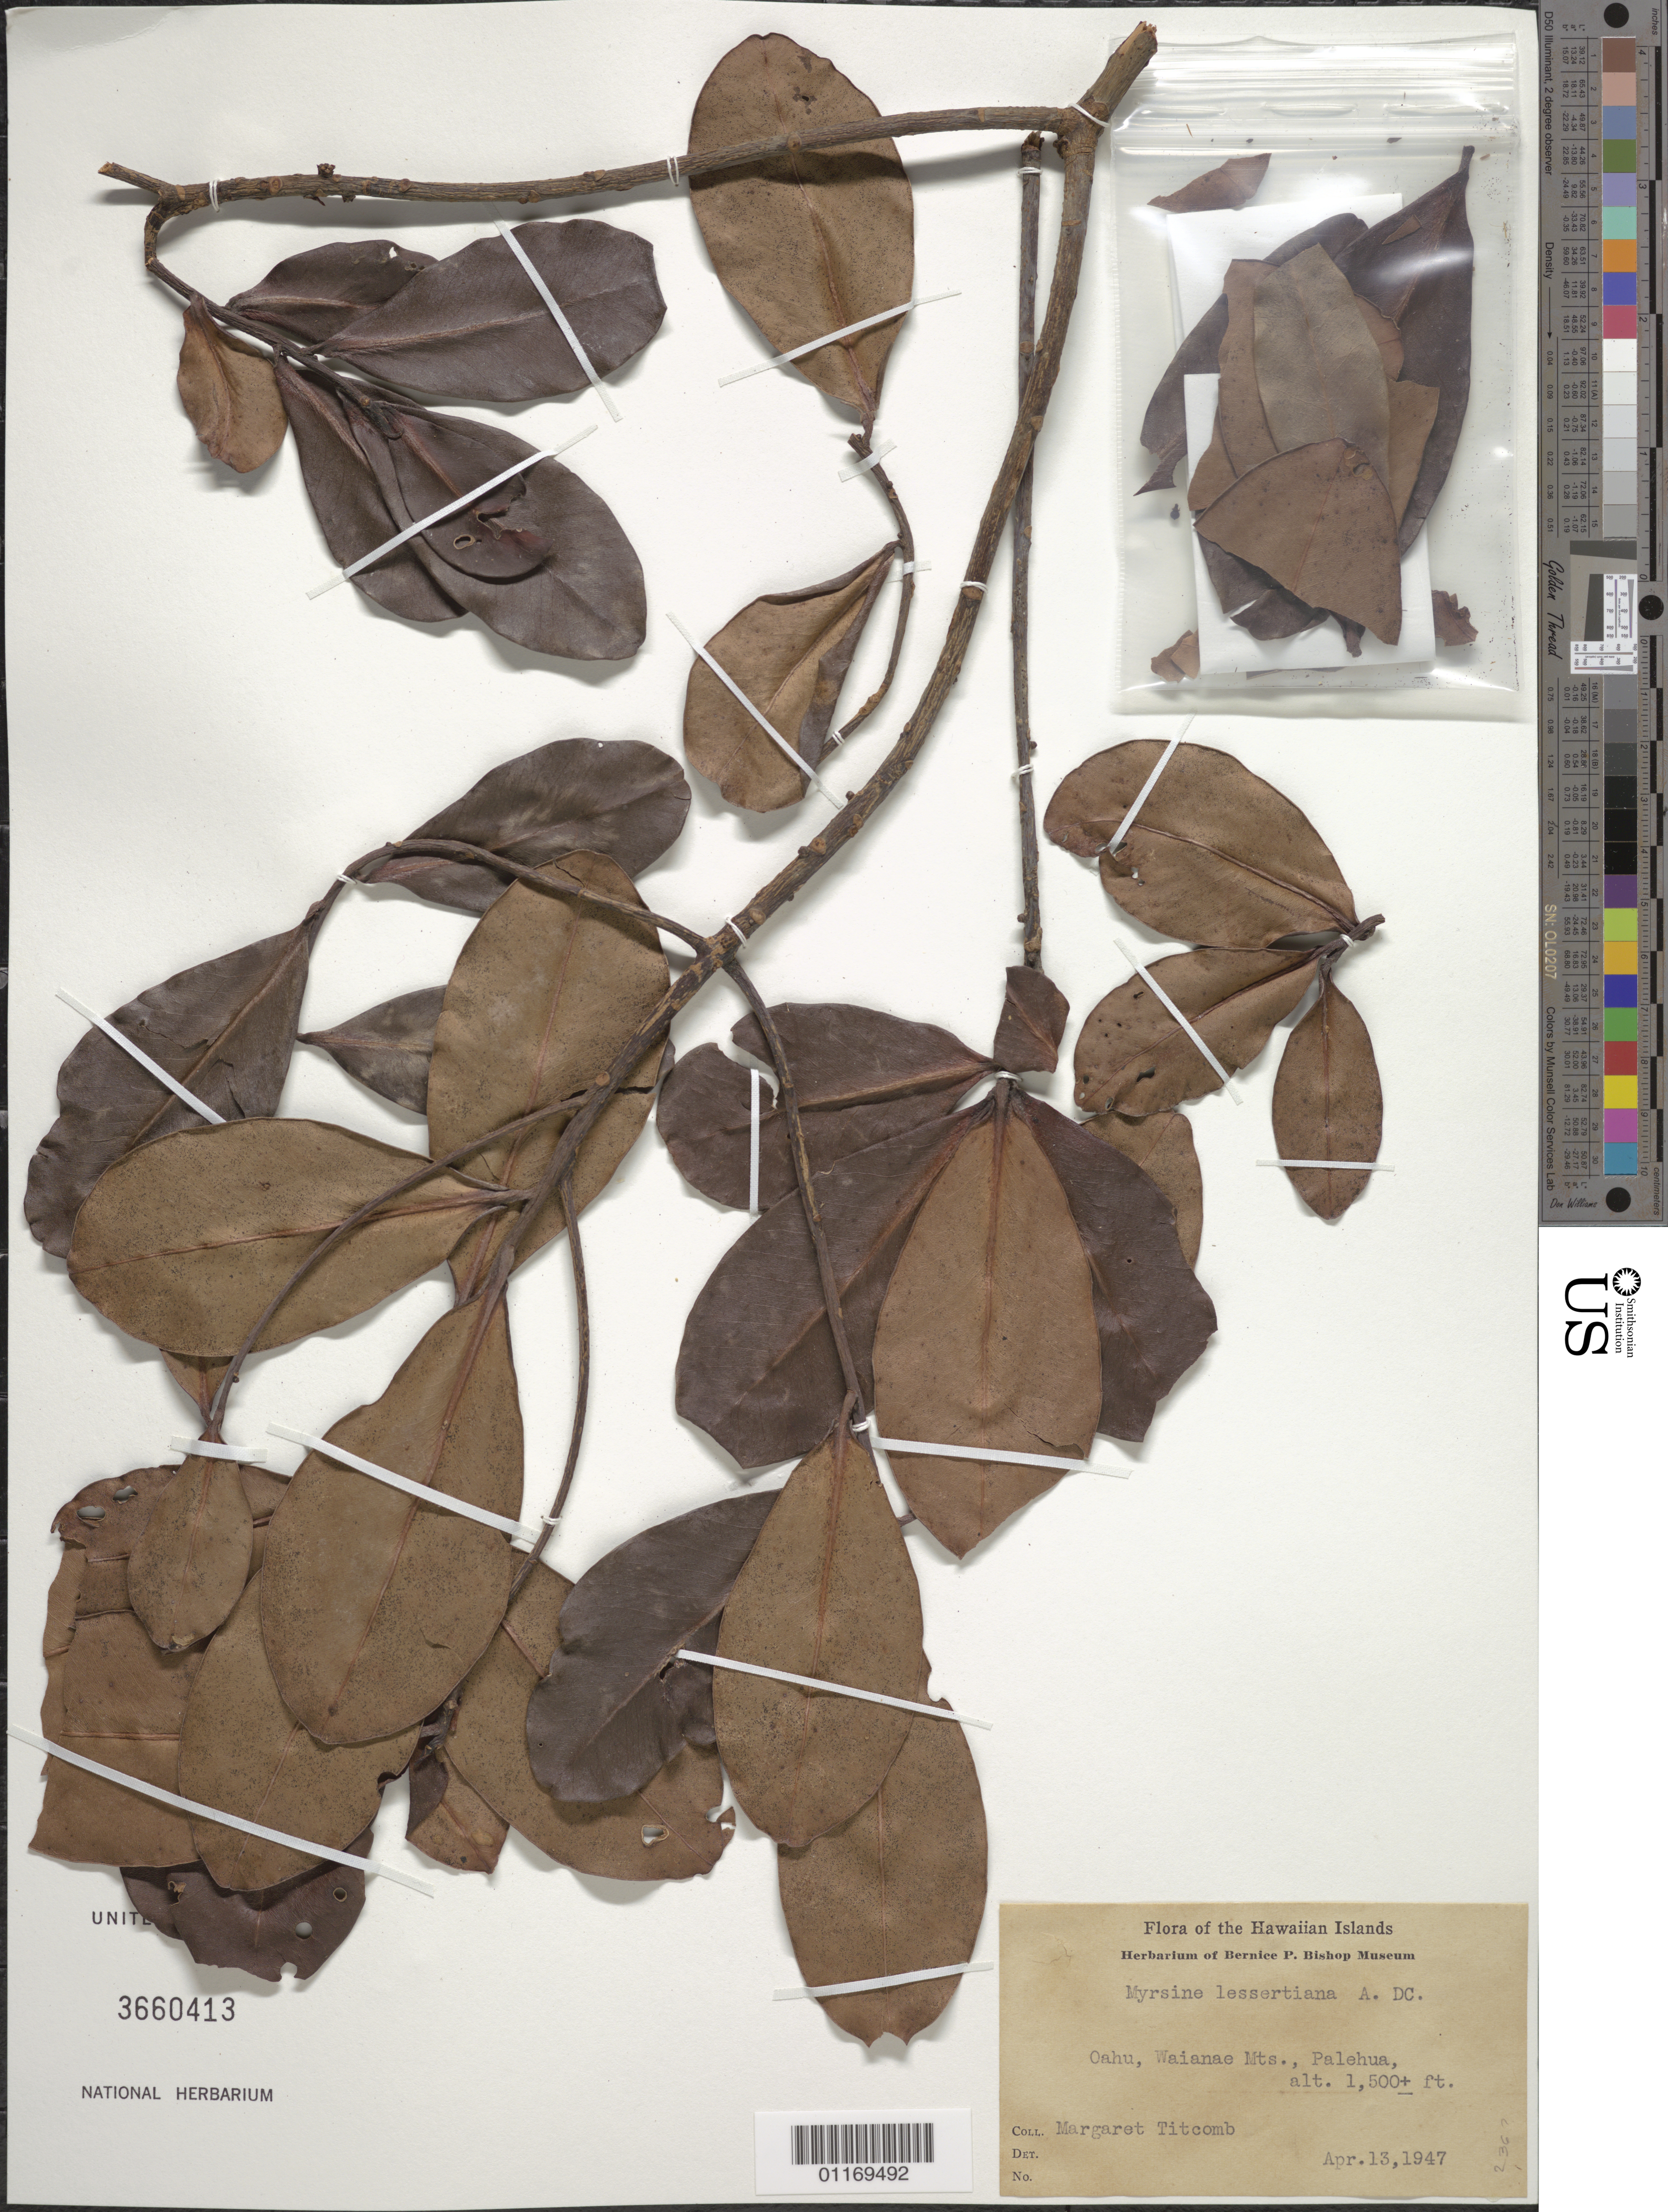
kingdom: Plantae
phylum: Tracheophyta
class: Magnoliopsida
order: Ericales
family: Primulaceae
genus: Myrsine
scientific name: Myrsine lessertiana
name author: A. DC.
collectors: M. Titcomb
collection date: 1947-04-13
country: United States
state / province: Hawaii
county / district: Honolulu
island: Oahu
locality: Waianae Mts., Palehua.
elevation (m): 457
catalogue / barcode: US 3660413